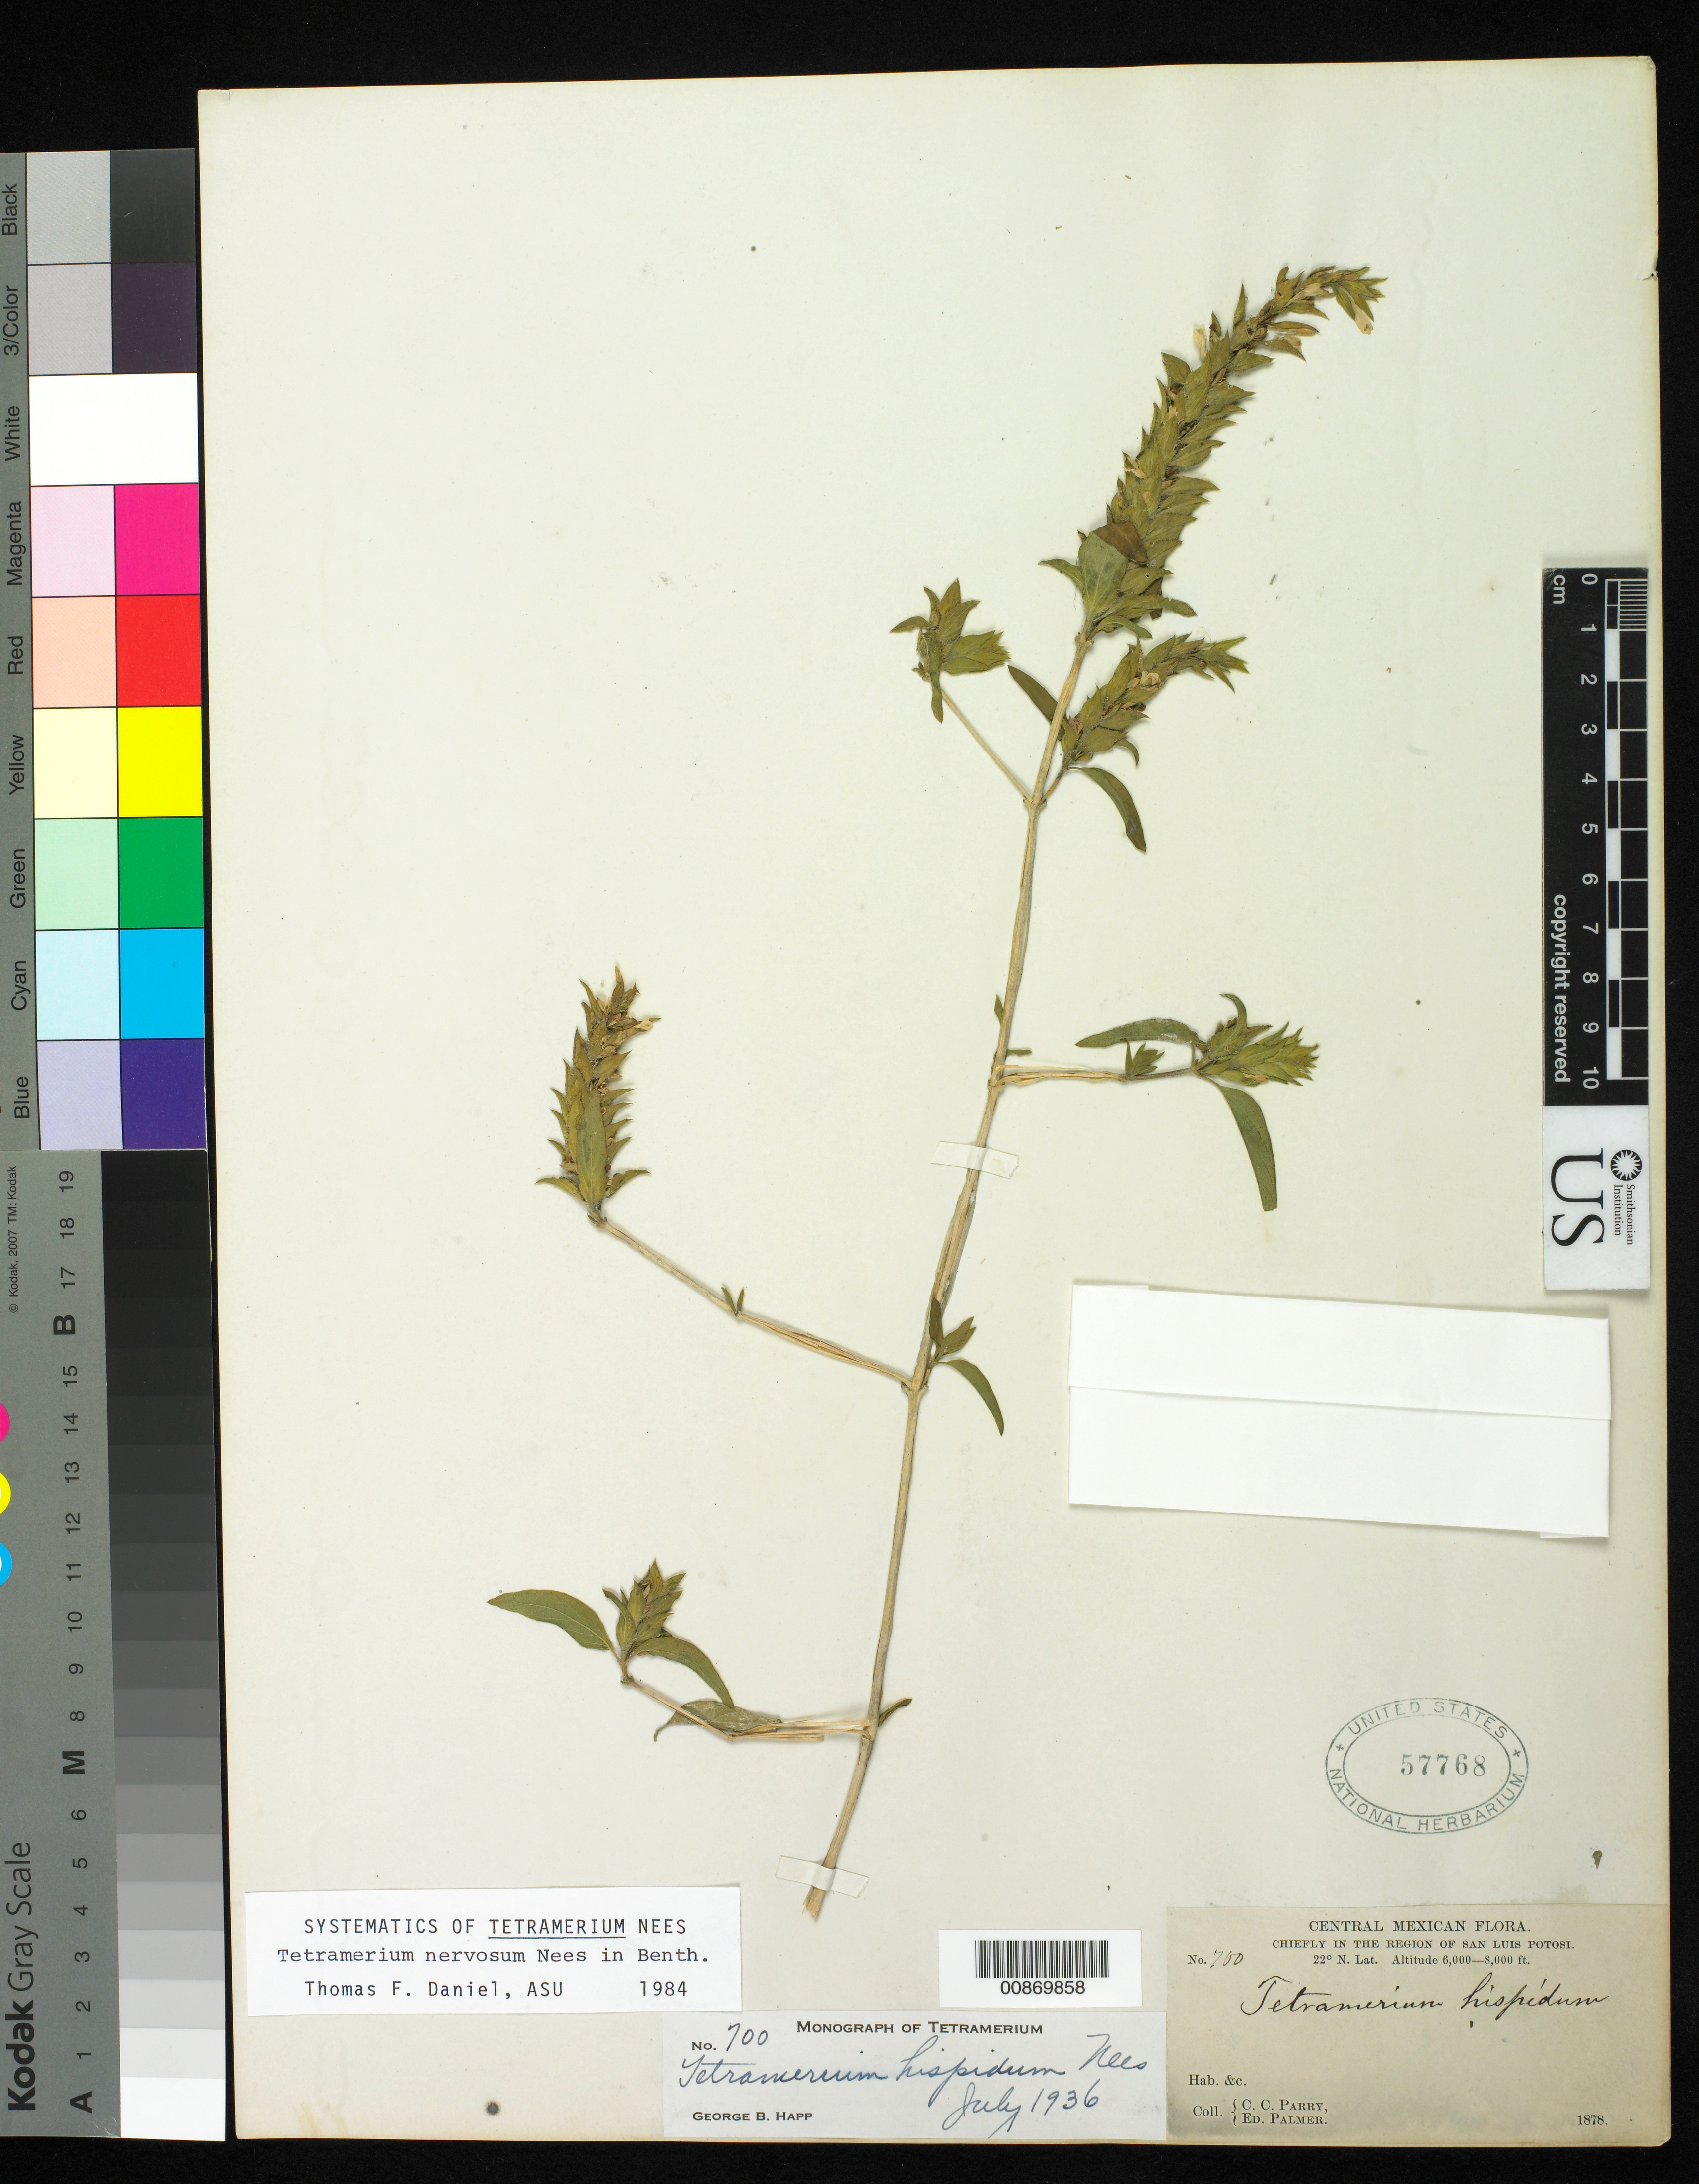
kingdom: Plantae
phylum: Tracheophyta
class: Magnoliopsida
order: Lamiales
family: Acanthaceae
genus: Tetramerium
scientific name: Tetramerium nervosum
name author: Nees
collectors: C. C. Parry & E. Palmer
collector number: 700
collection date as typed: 1878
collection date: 1878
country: Mexico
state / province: San Luis Potosí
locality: Chiefly in the region of San Luis Potosí.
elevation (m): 1829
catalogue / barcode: US 57768